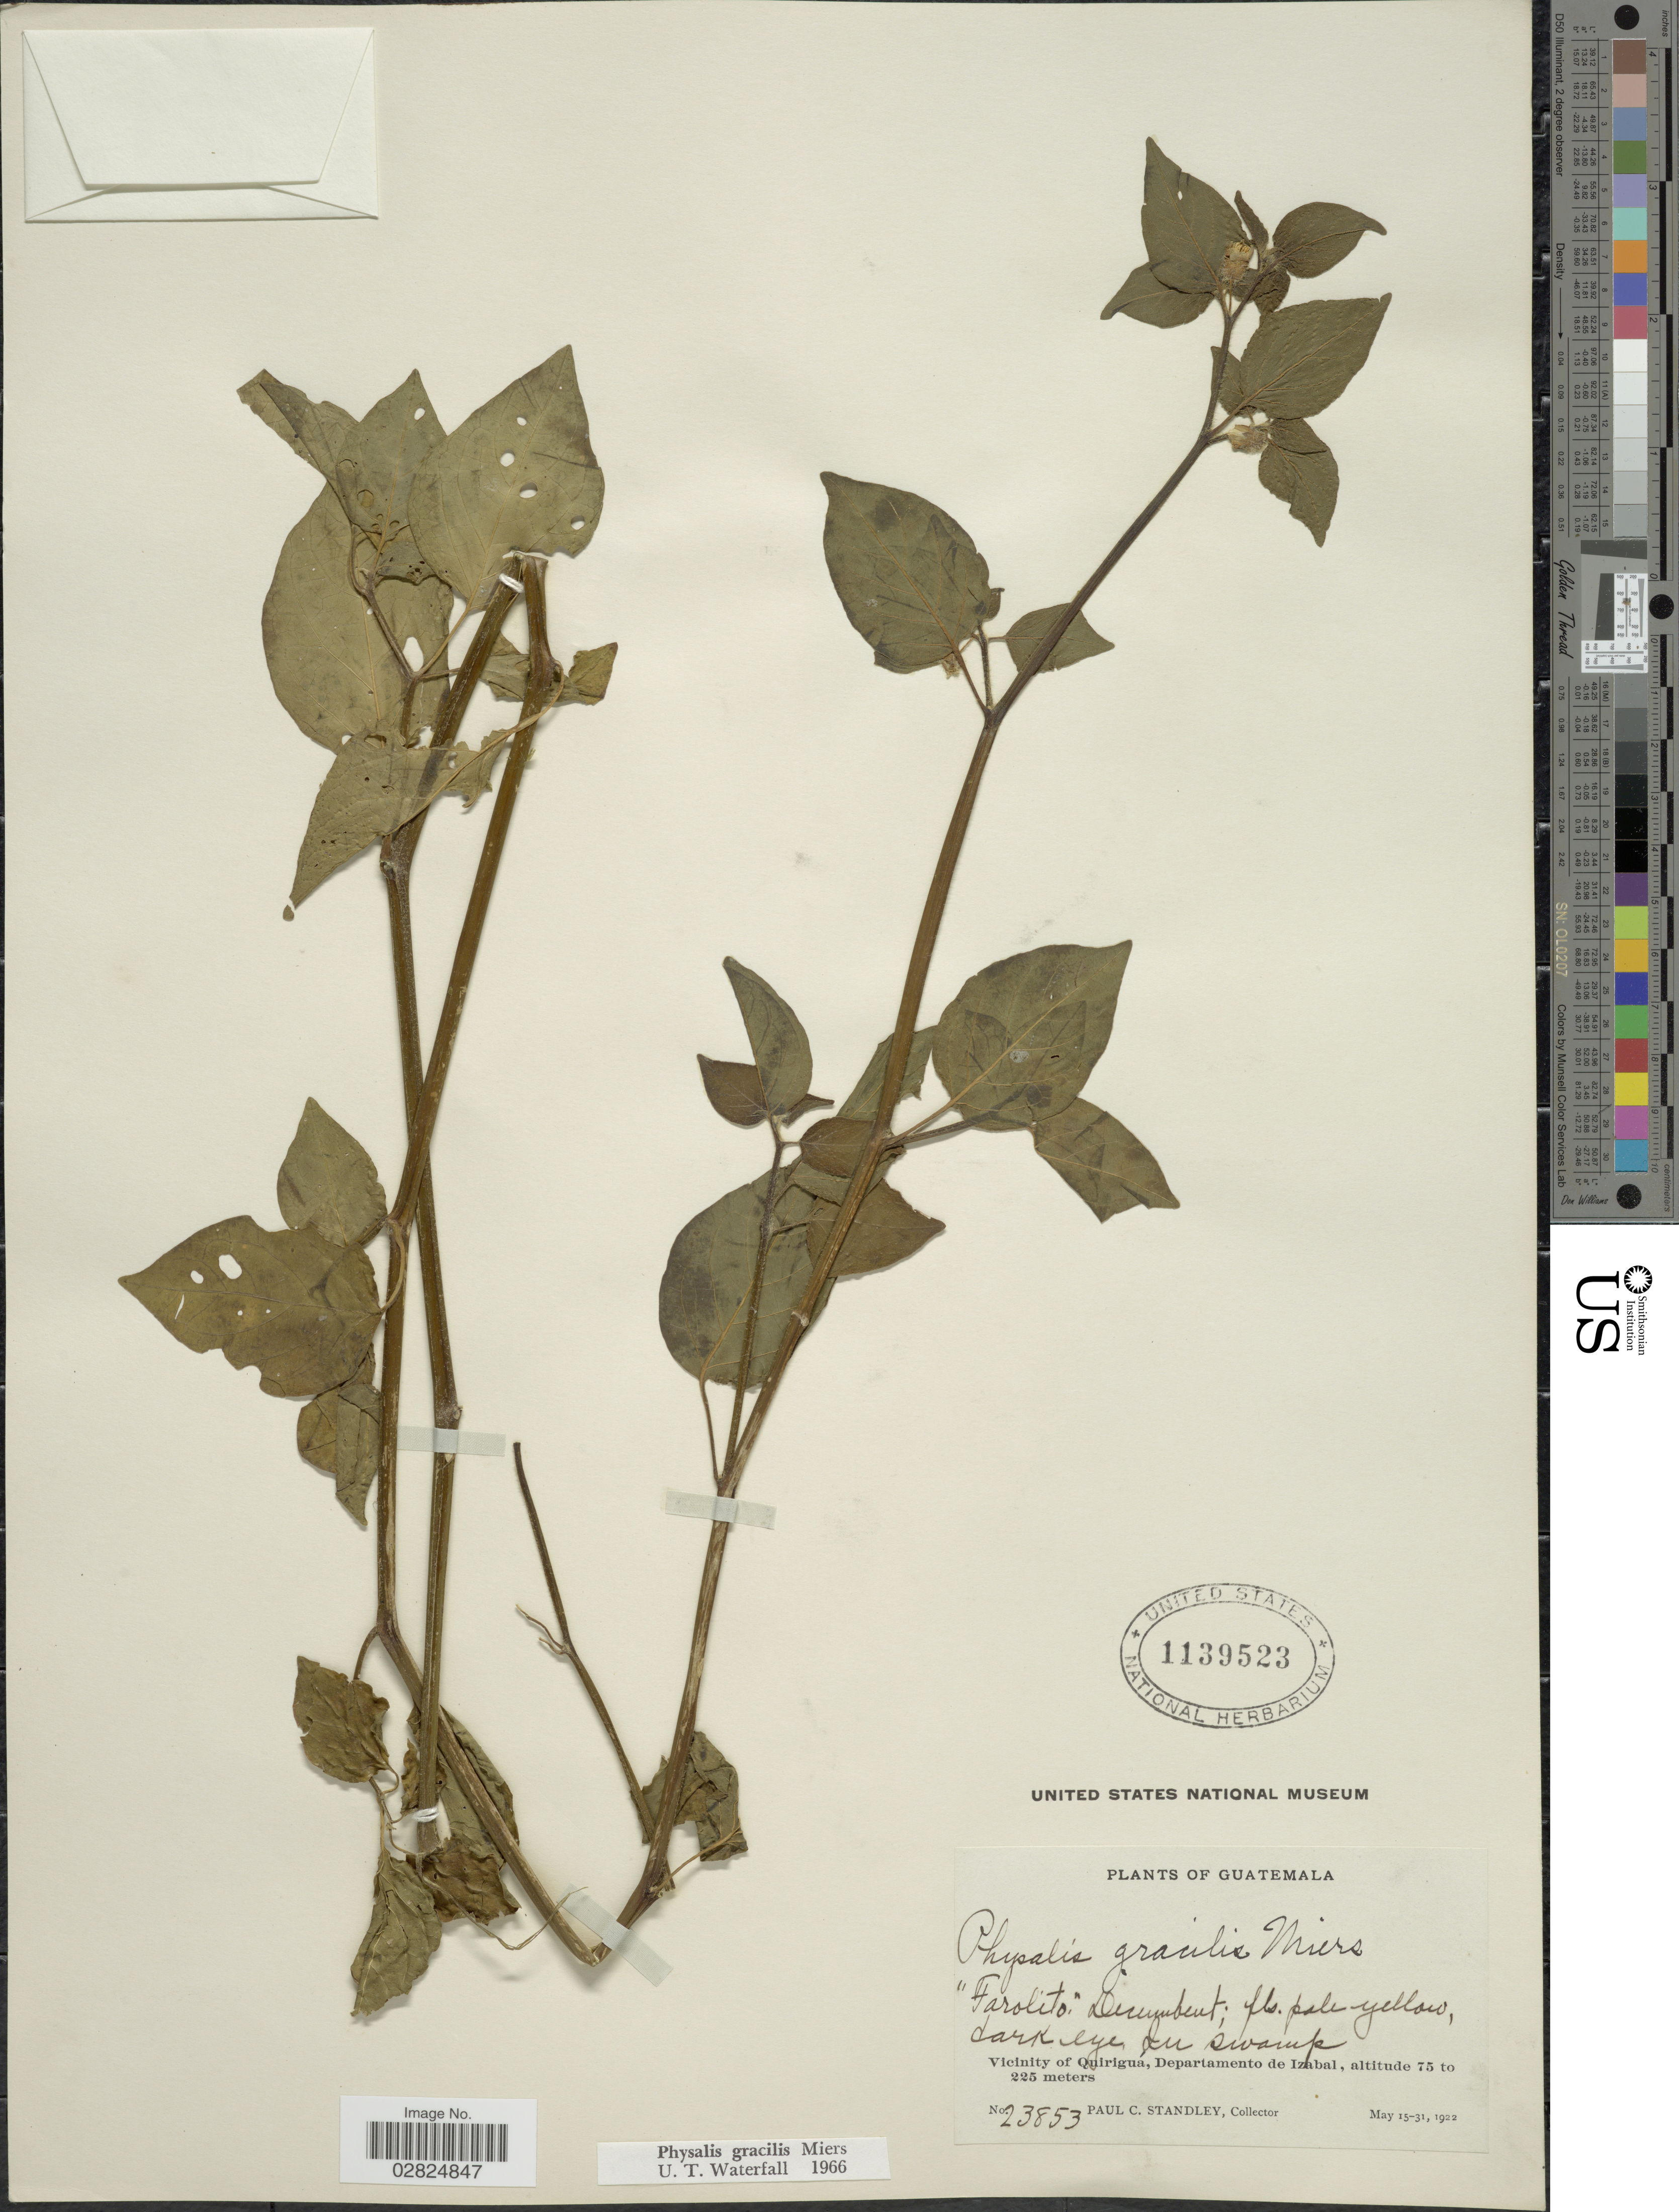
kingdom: Plantae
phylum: Tracheophyta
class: Magnoliopsida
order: Solanales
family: Solanaceae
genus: Physalis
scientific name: Physalis gracilis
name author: Miers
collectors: P. C. Standley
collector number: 23853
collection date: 1922-05-15/1922-05-31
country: Guatemala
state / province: Izabal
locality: In swamp. Vicinity of Quirigua, Departamento de Izabal.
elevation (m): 75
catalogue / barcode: US 1139523